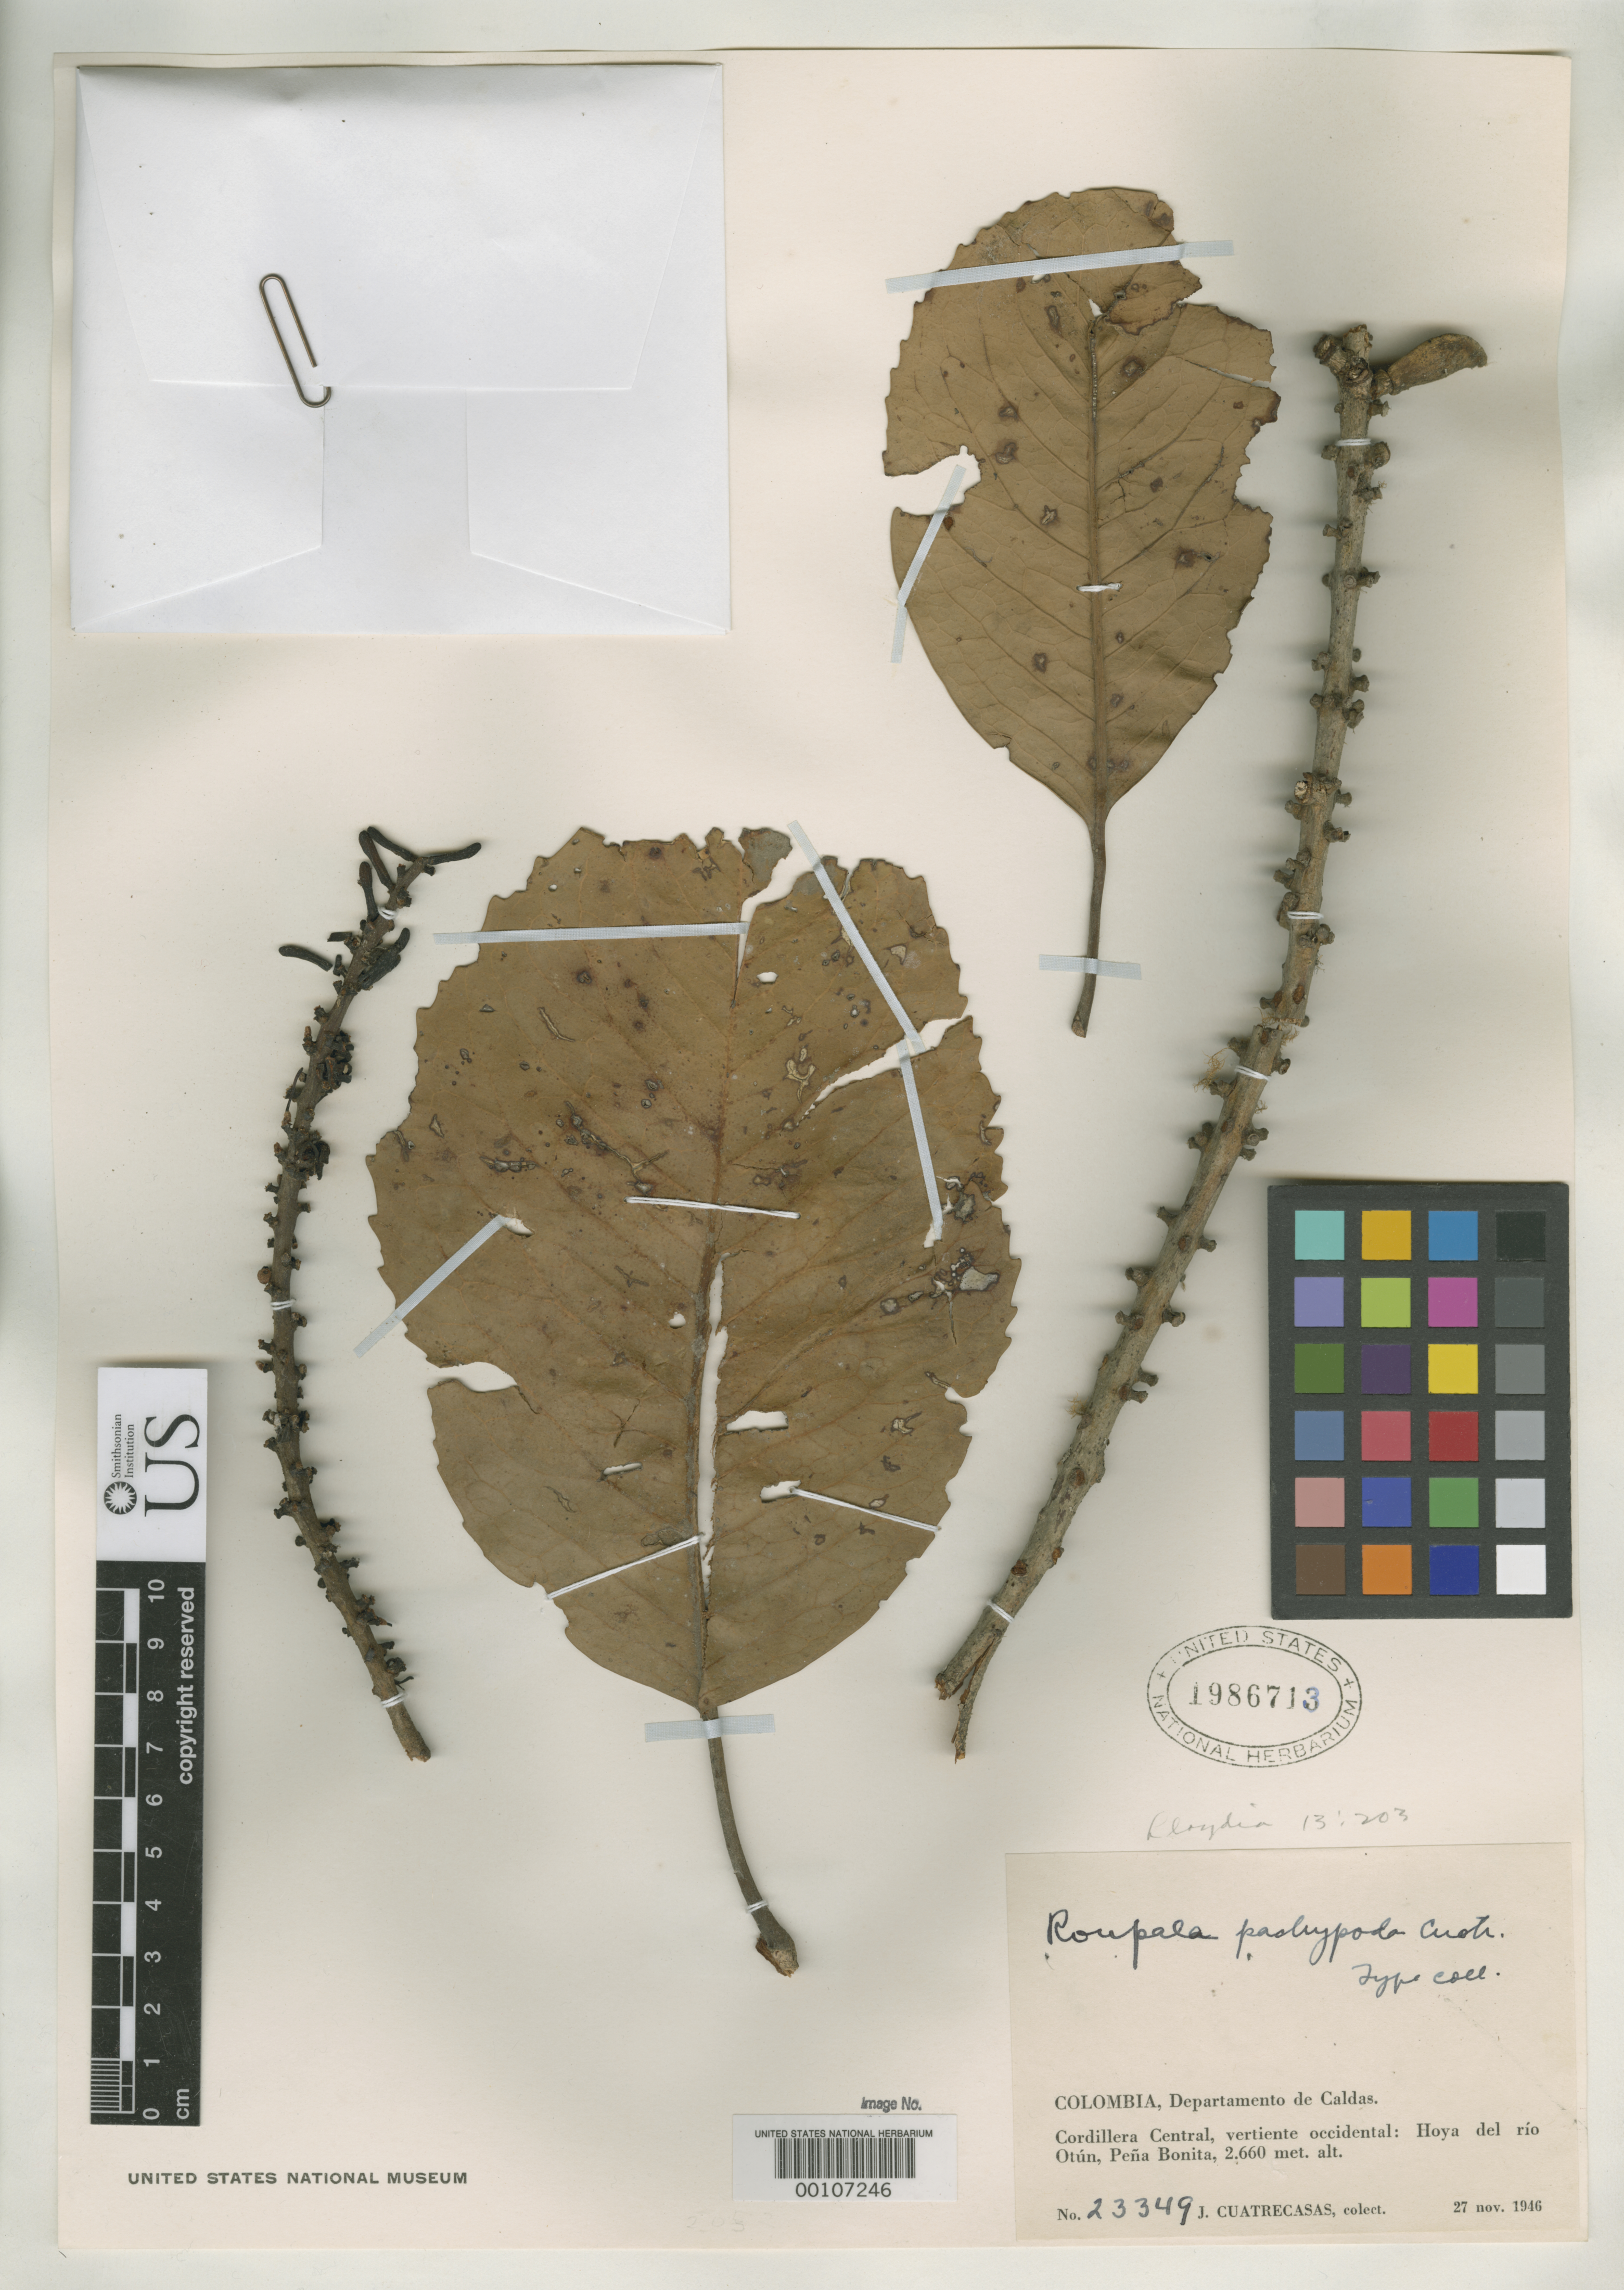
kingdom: Plantae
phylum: Tracheophyta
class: Magnoliopsida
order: Proteales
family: Proteaceae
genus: Roupala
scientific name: Roupala pachypoda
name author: Cuatrec.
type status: Isotype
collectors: J. Cuatrecasas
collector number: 23349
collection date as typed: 27 Nov 1946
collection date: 1946-11-27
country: Colombia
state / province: Caldas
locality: Cordillera Central, Hoya del Rio Otun, Pena Bonita.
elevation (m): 2660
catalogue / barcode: US 1986713